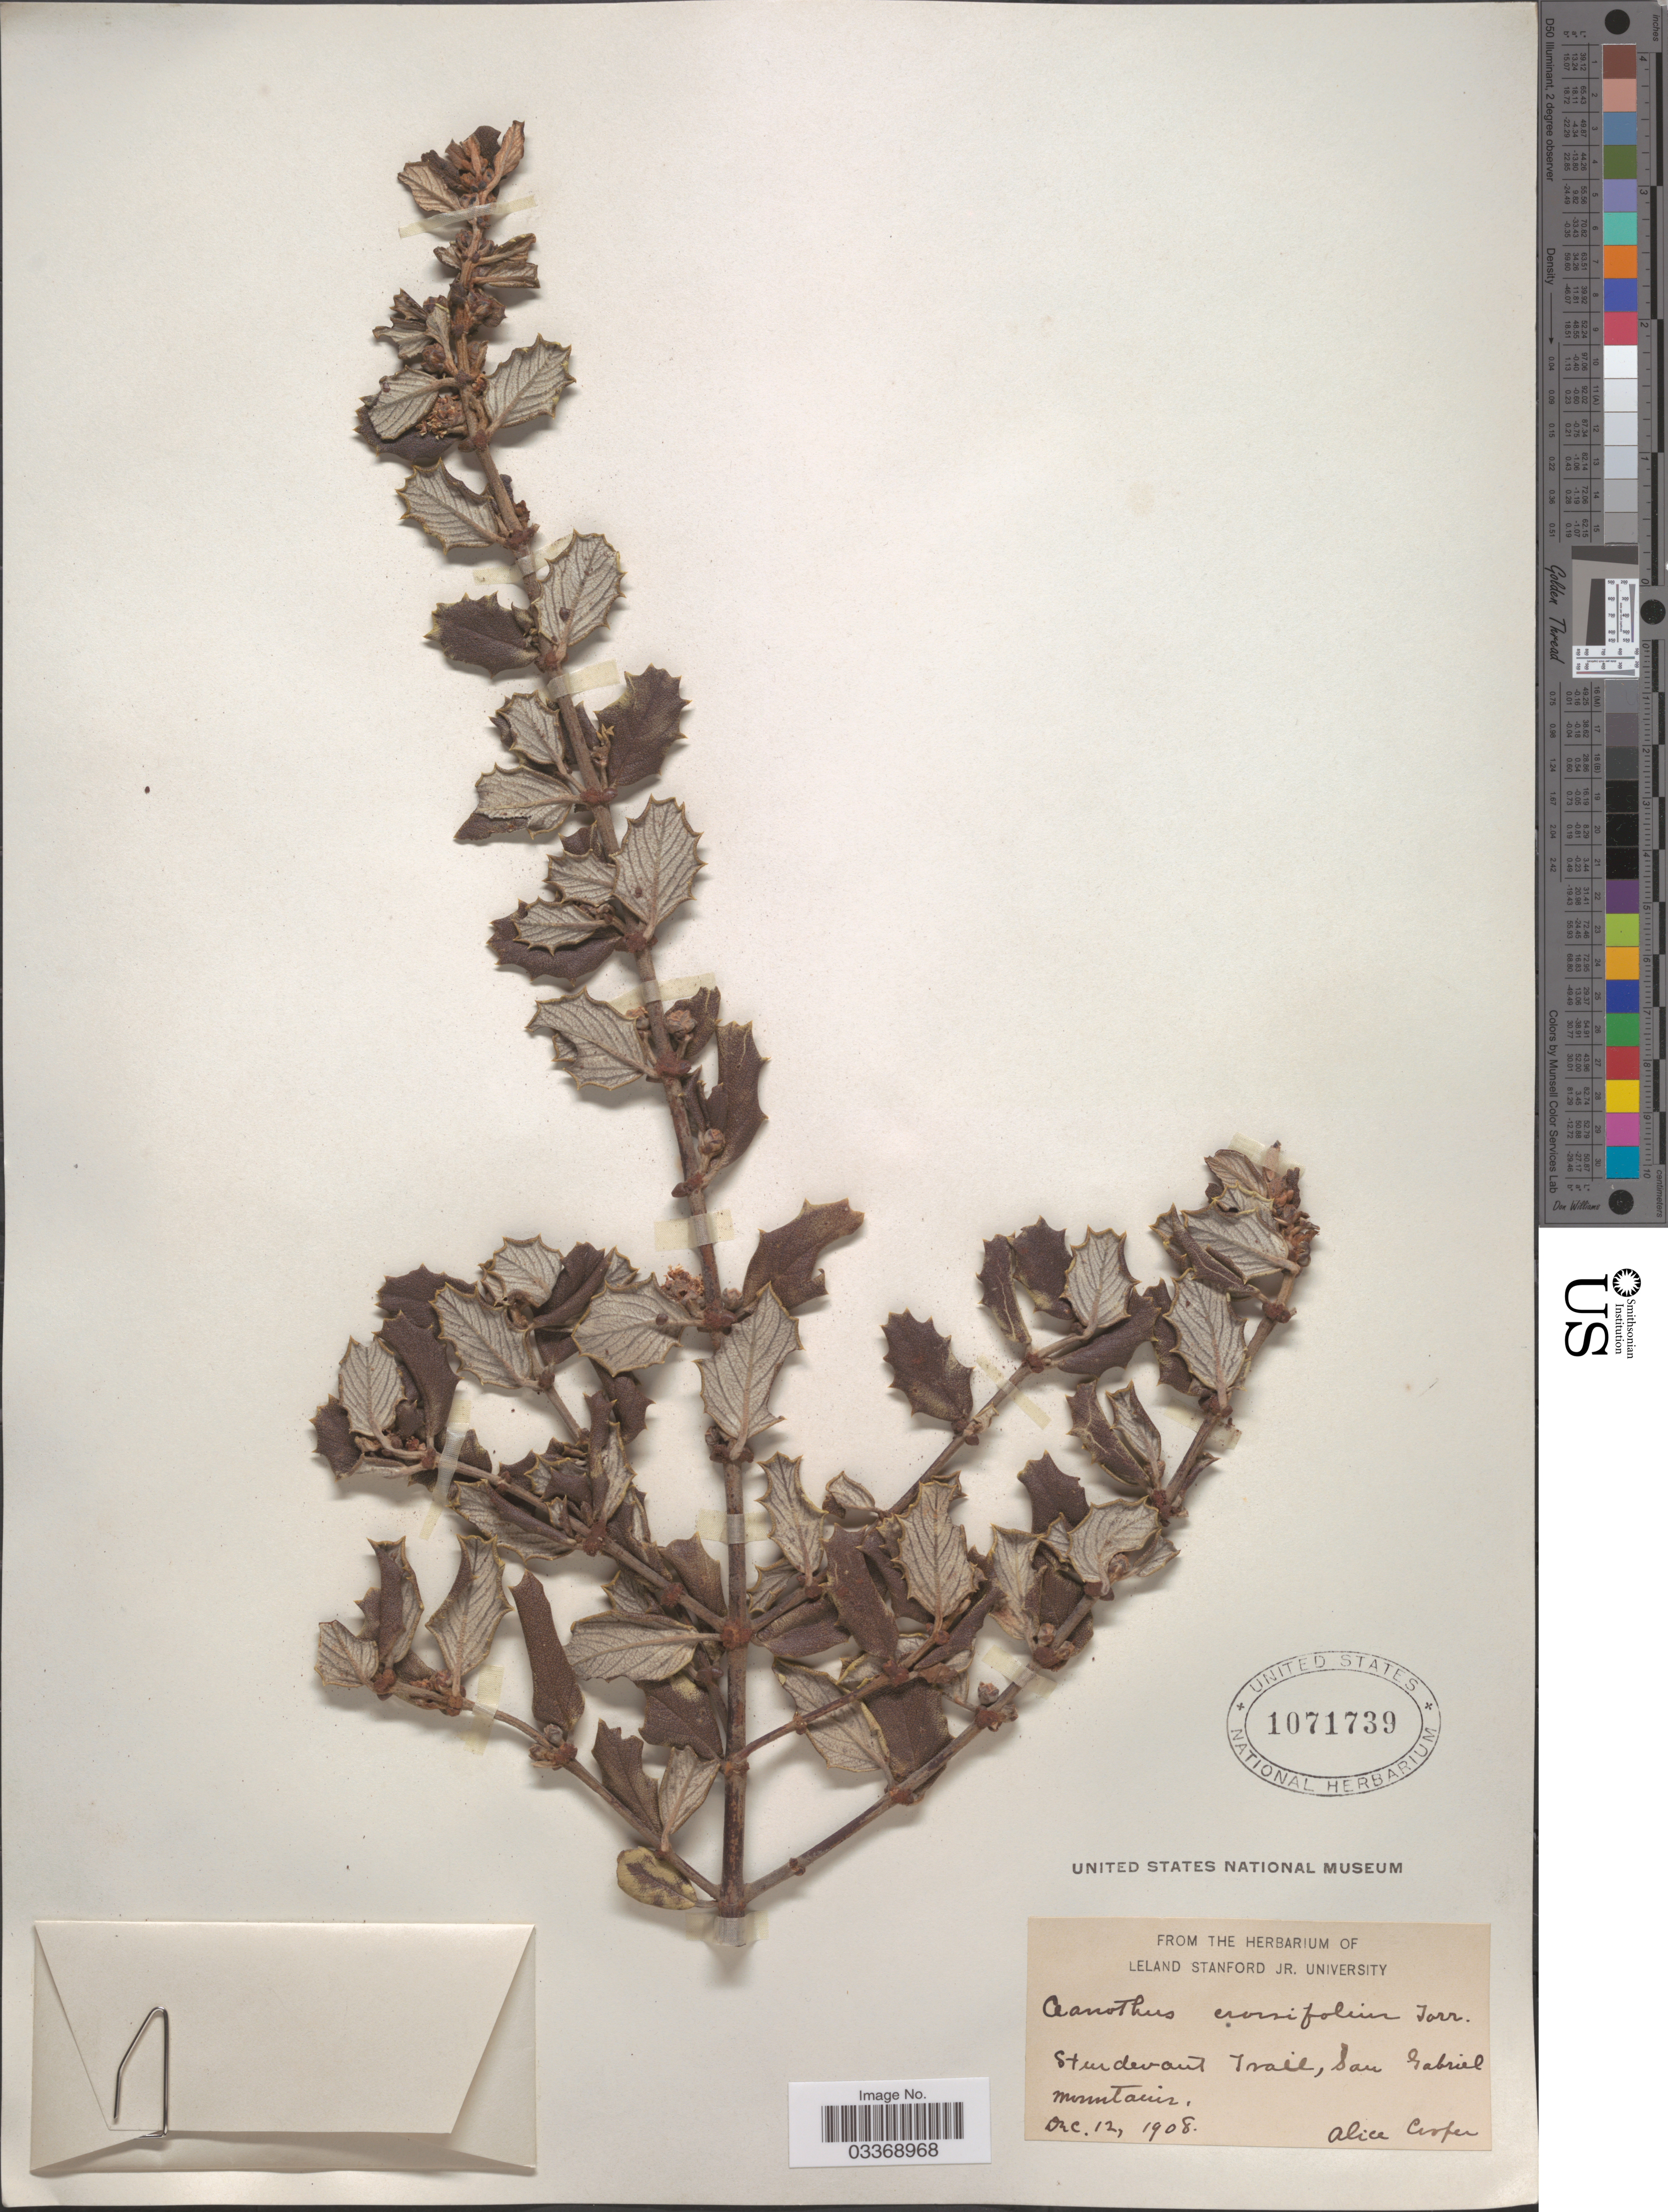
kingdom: Plantae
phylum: Tracheophyta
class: Magnoliopsida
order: Rosales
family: Rhamnaceae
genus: Ceanothus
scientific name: Ceanothus crassifolius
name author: Torr.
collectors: A. Cesper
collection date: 1908-12-12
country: United States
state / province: California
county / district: Los Angeles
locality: Sturdevant Trail, San Gabriel Mountains.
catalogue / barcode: US 1071739